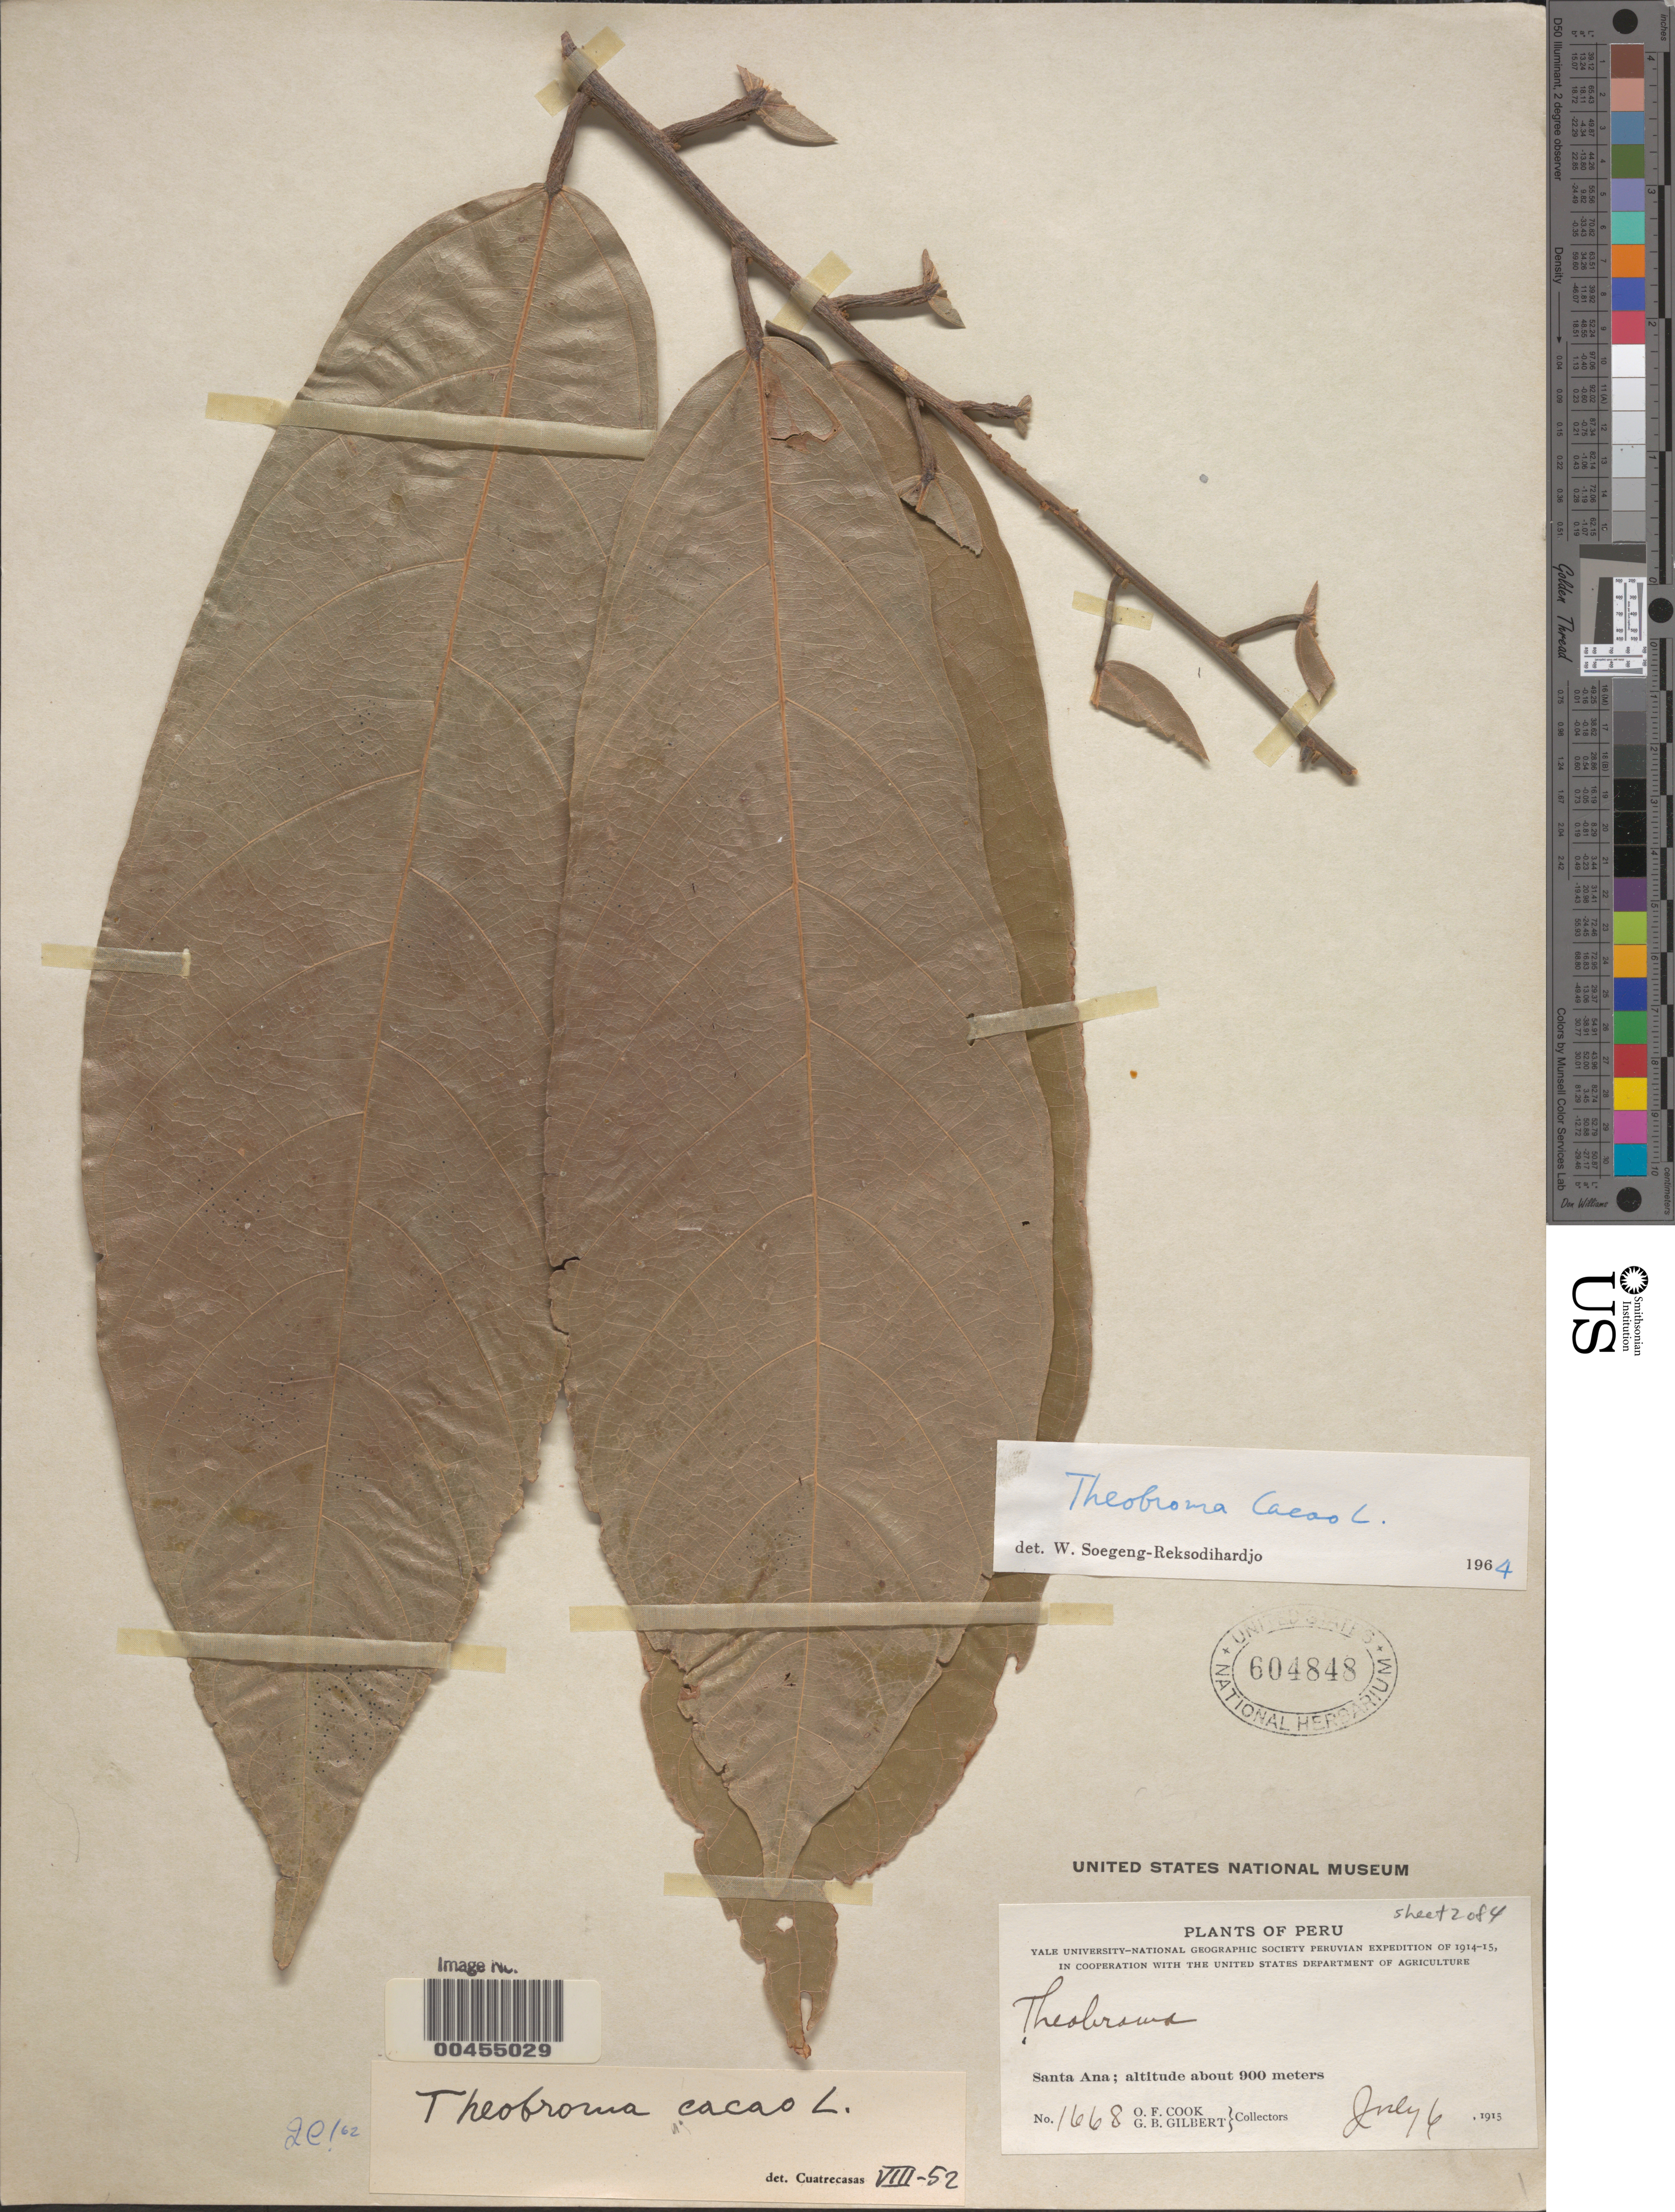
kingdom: Plantae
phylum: Tracheophyta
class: Magnoliopsida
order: Malvales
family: Malvaceae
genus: Theobroma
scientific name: Theobroma cacao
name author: L.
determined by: Soegeng-Reksodihardjo, W.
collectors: O. F. Cook & G. B. Gilbert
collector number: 1668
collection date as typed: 06 Jul 1915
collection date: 1915-07-06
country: Peru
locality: Santa Ana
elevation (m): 900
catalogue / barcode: US 604848